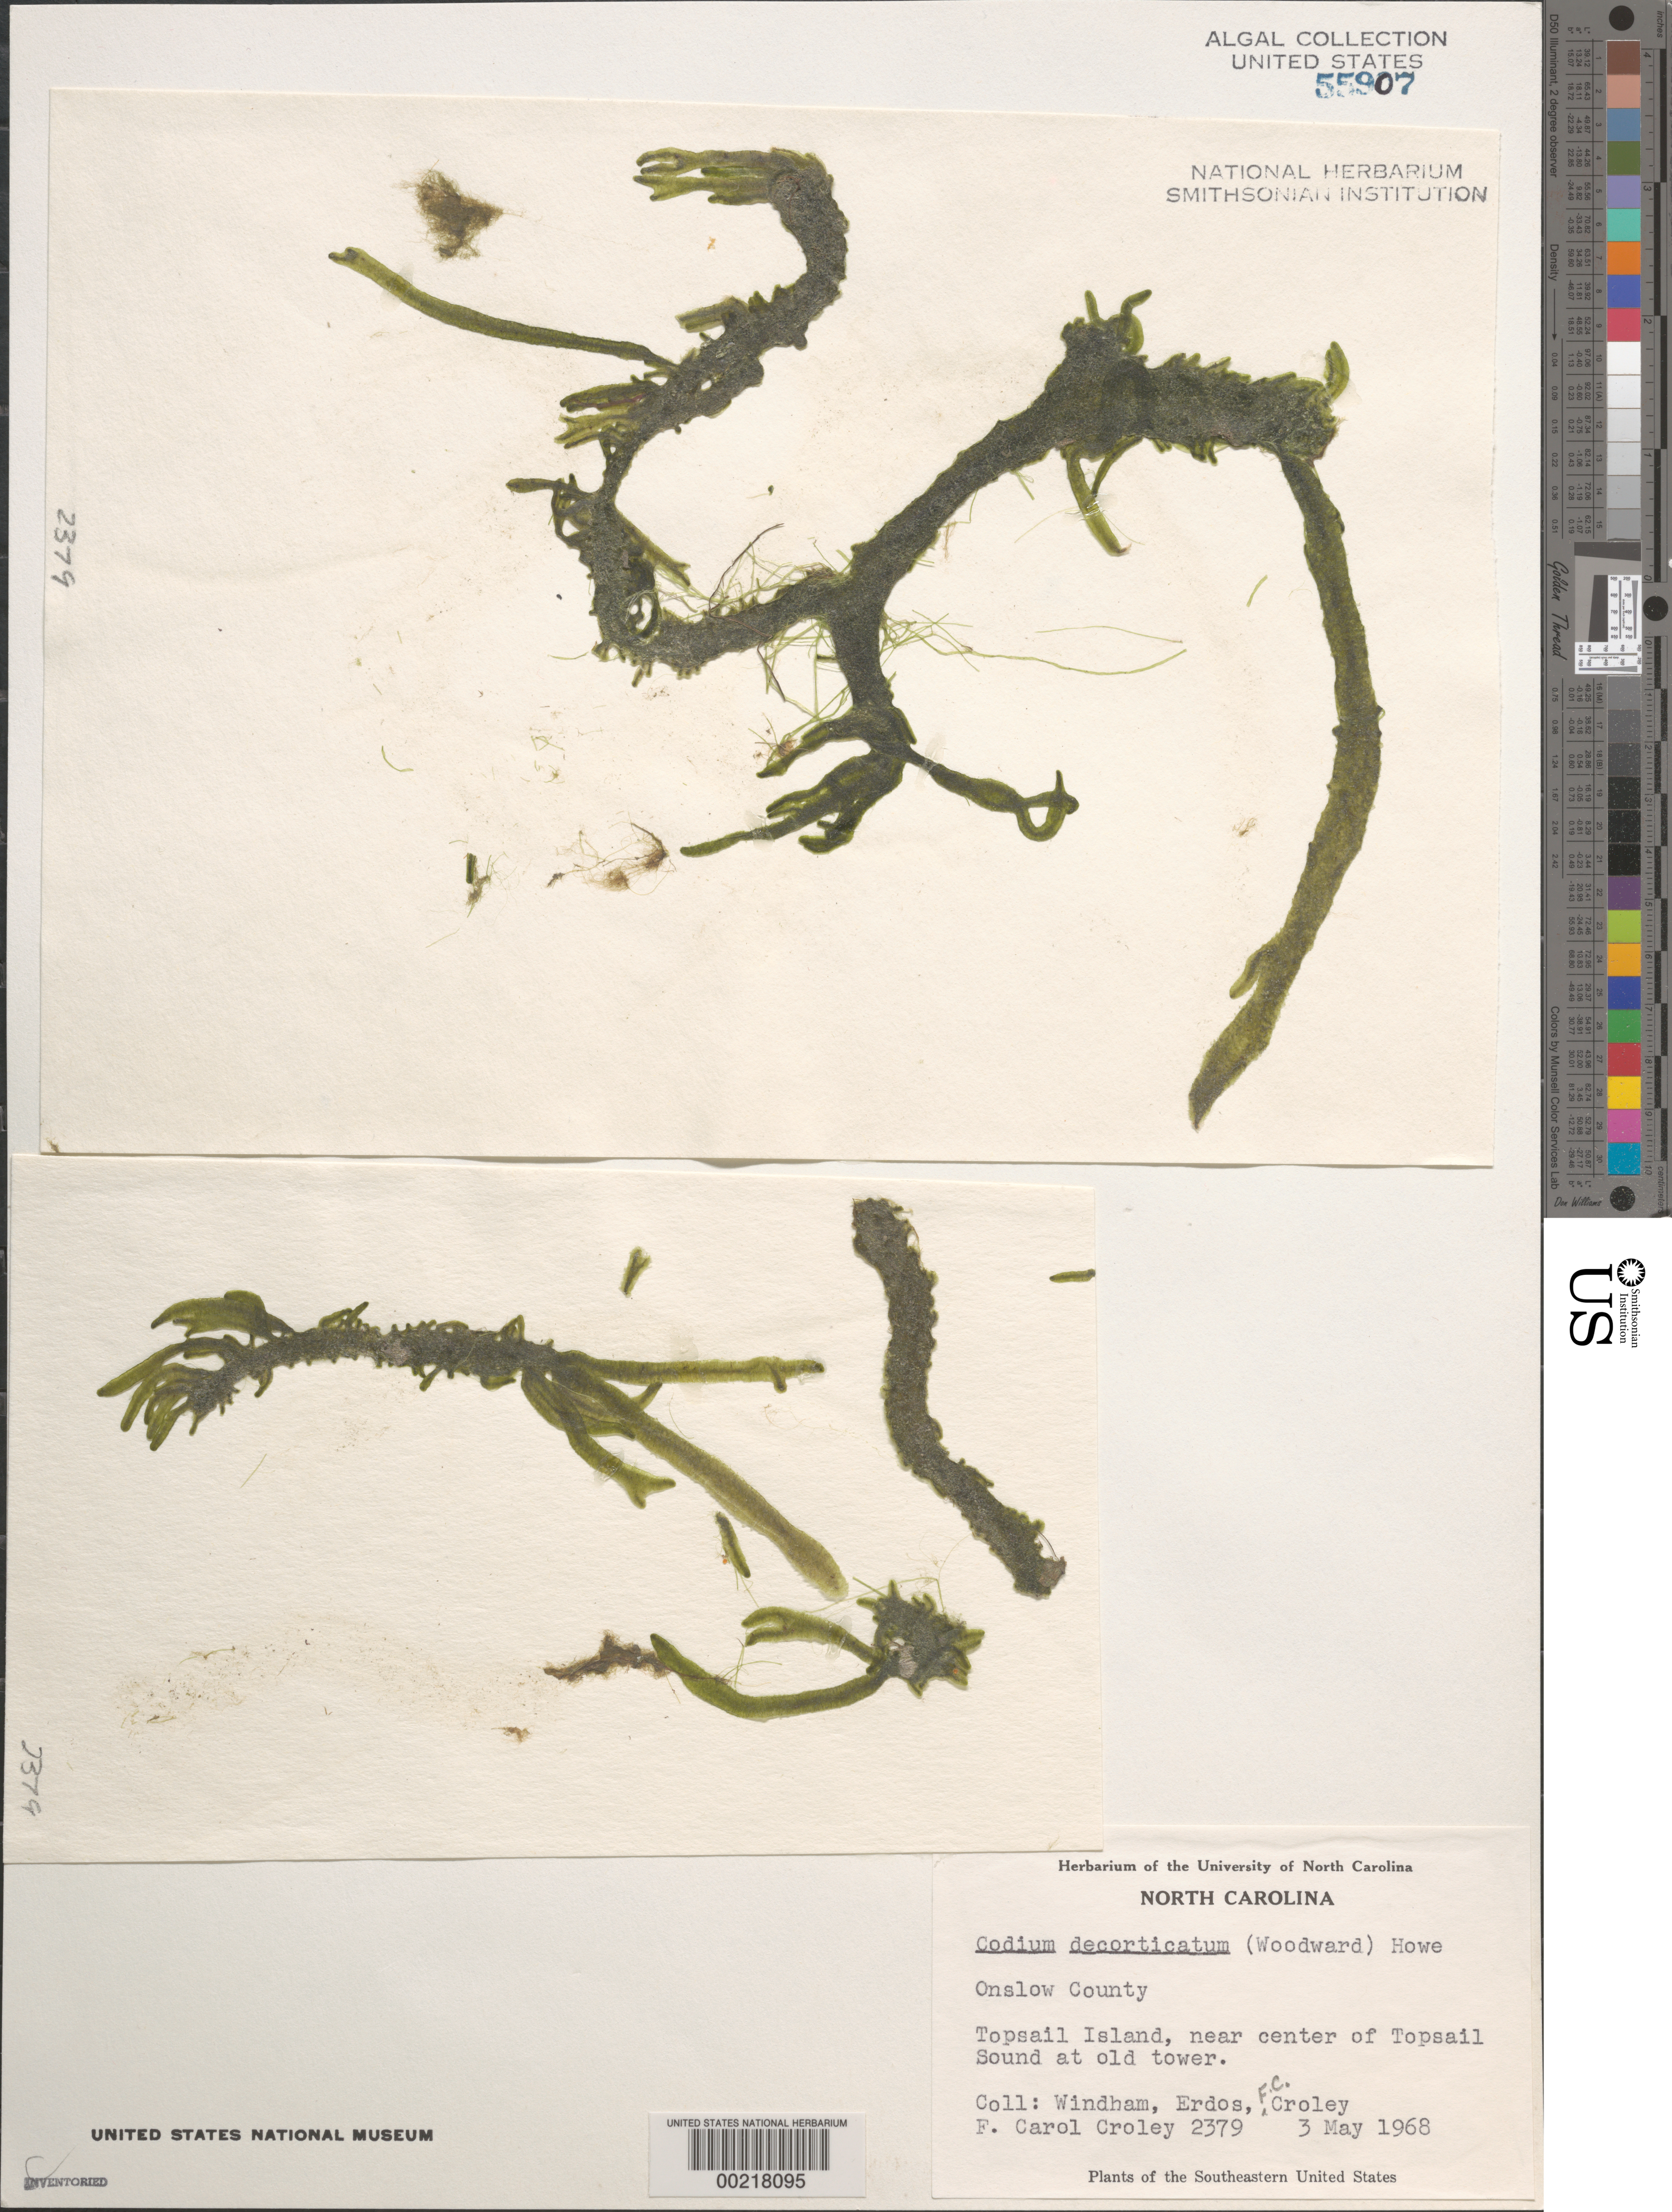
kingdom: Plantae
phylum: Chlorophyta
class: Ulvophyceae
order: Bryopsidales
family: Codiaceae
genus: Codium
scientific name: Codium decorticatum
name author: (Woodw.) M. Howe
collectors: M. D. Windham, -. Erdos & F. C. Croley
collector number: FCC 2379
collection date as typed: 03 May 1968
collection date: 1968-05-03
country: United States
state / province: North Carolina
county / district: Onslow County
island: Topsail Island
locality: Topsail Sound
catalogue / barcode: US 55907